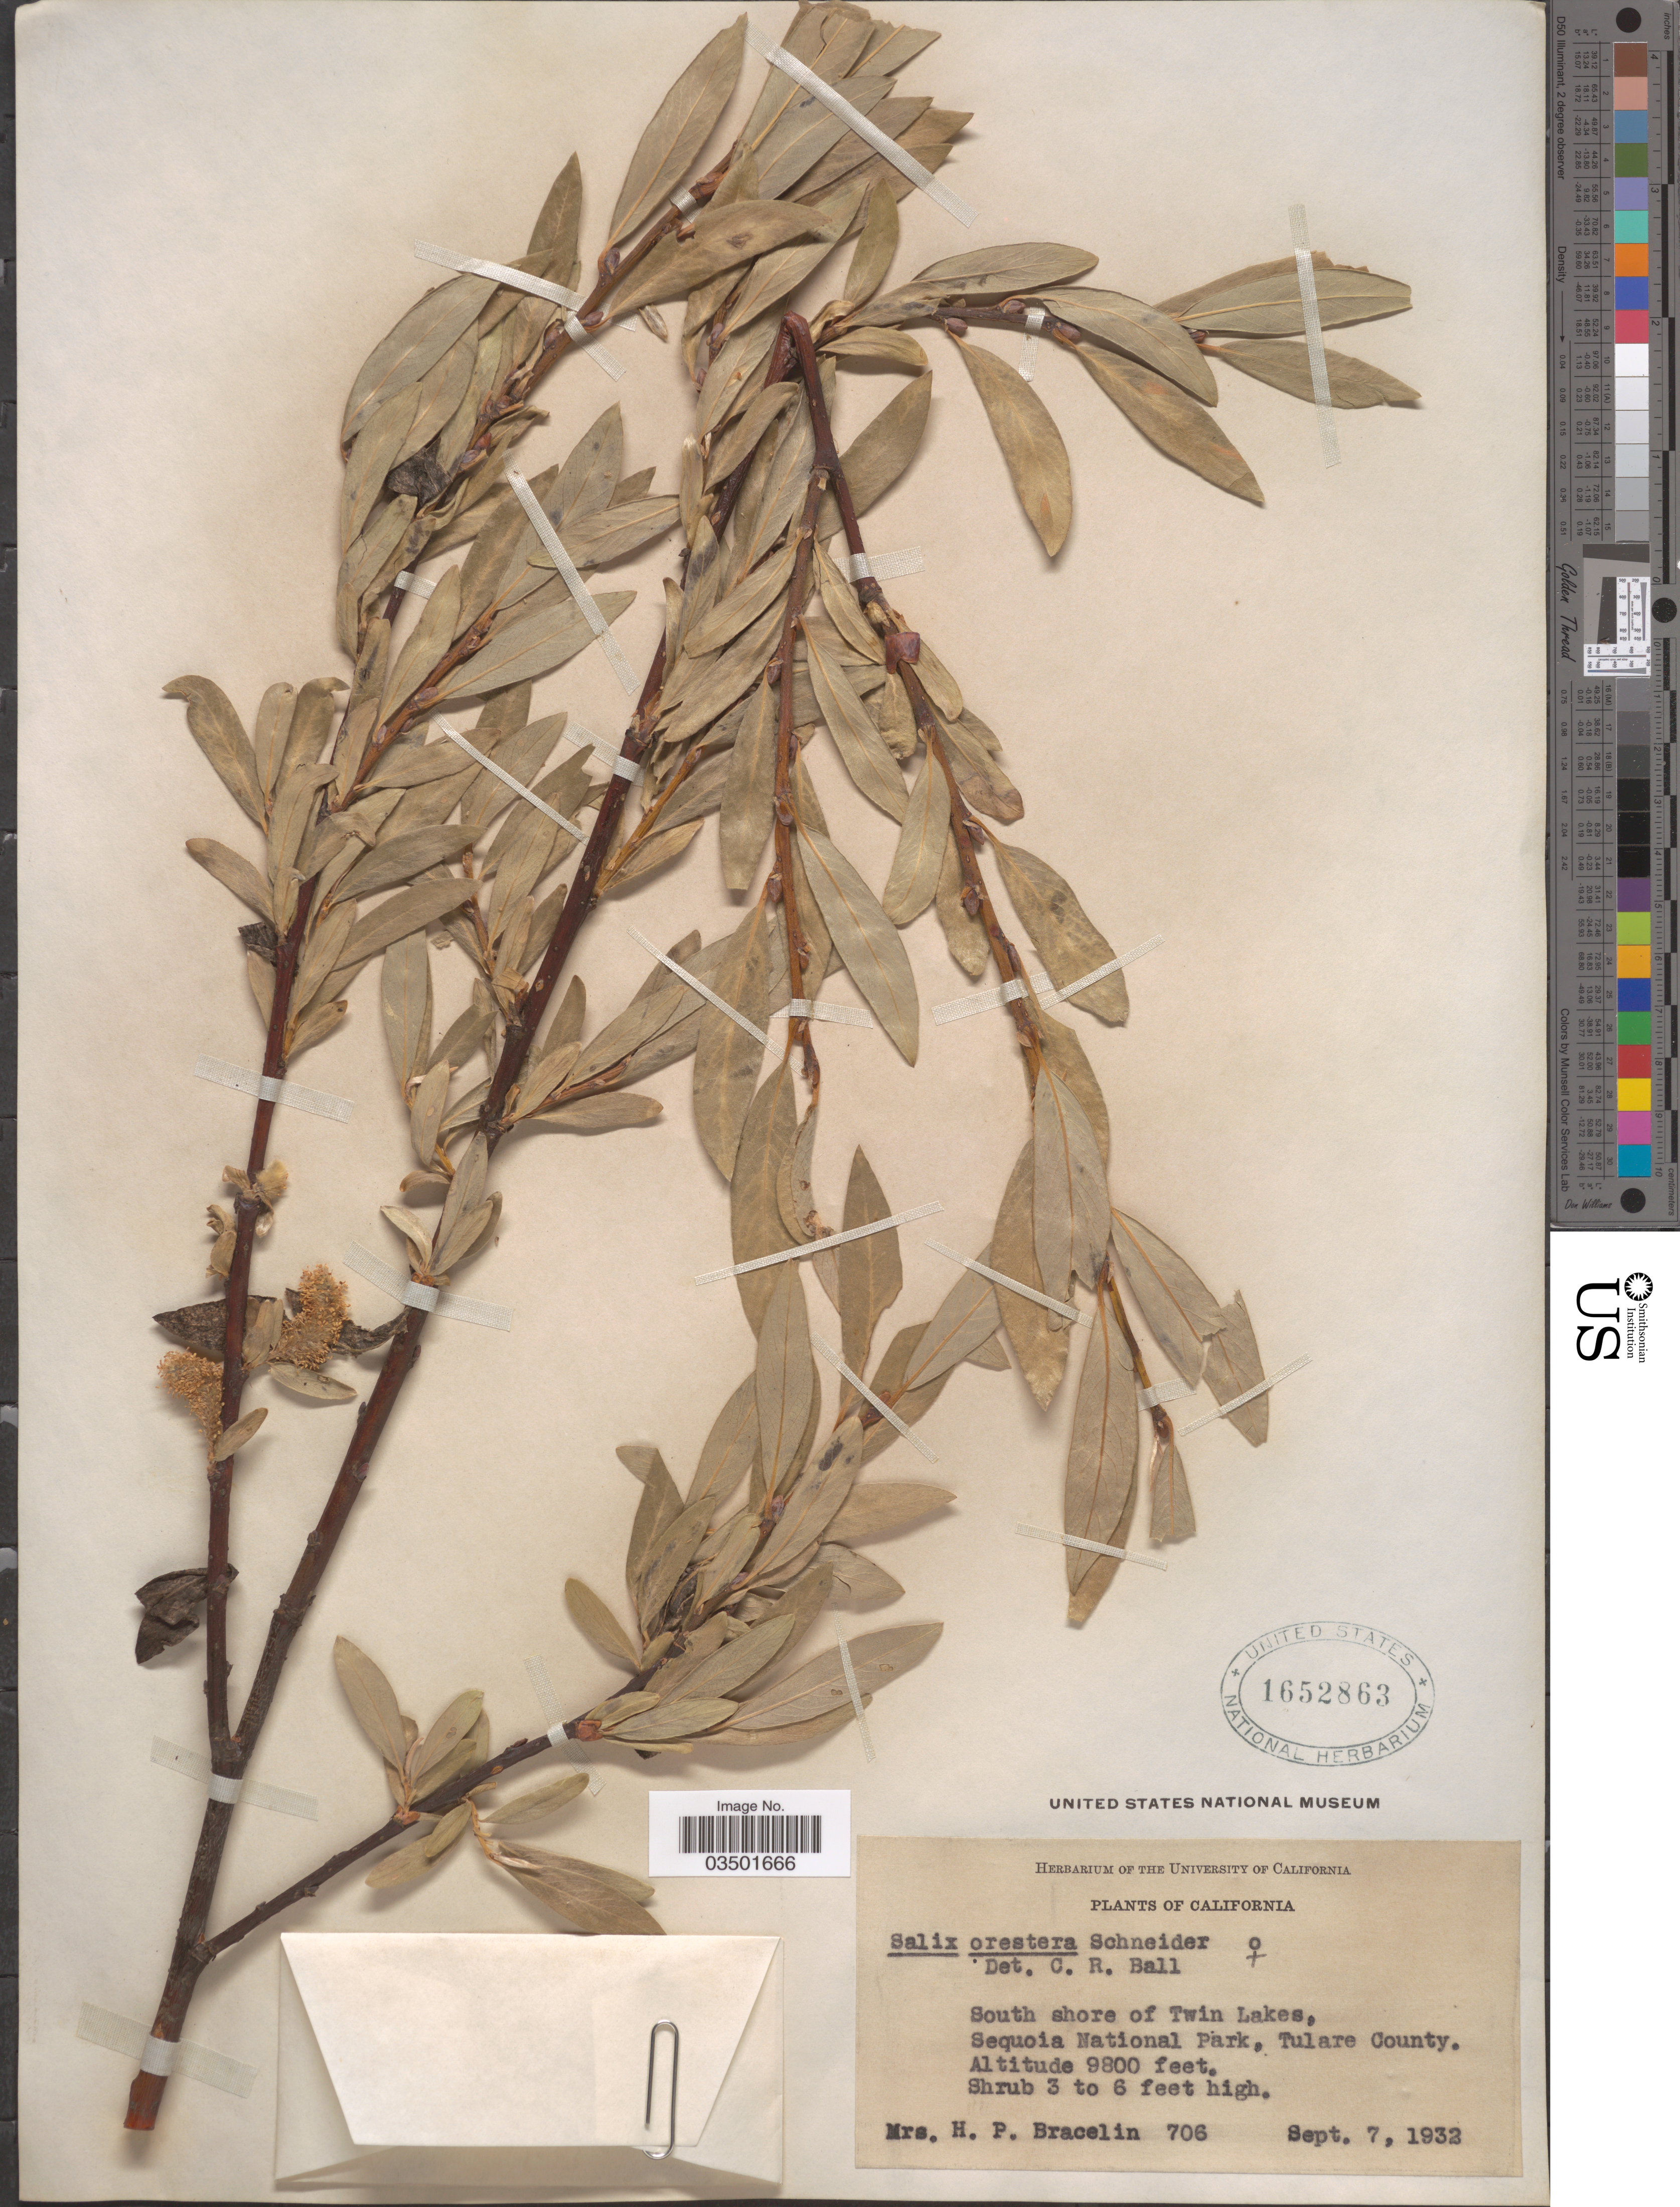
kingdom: Plantae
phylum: Tracheophyta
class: Magnoliopsida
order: Malpighiales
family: Salicaceae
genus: Salix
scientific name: Salix orestera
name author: C.K. Schneid.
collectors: H. Bracelin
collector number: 706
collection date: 1932-09-07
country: United States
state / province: California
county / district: Tulare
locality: South shore of Twin Lakes, Sequoia National Park, Tulare County.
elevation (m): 2987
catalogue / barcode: US 1652863